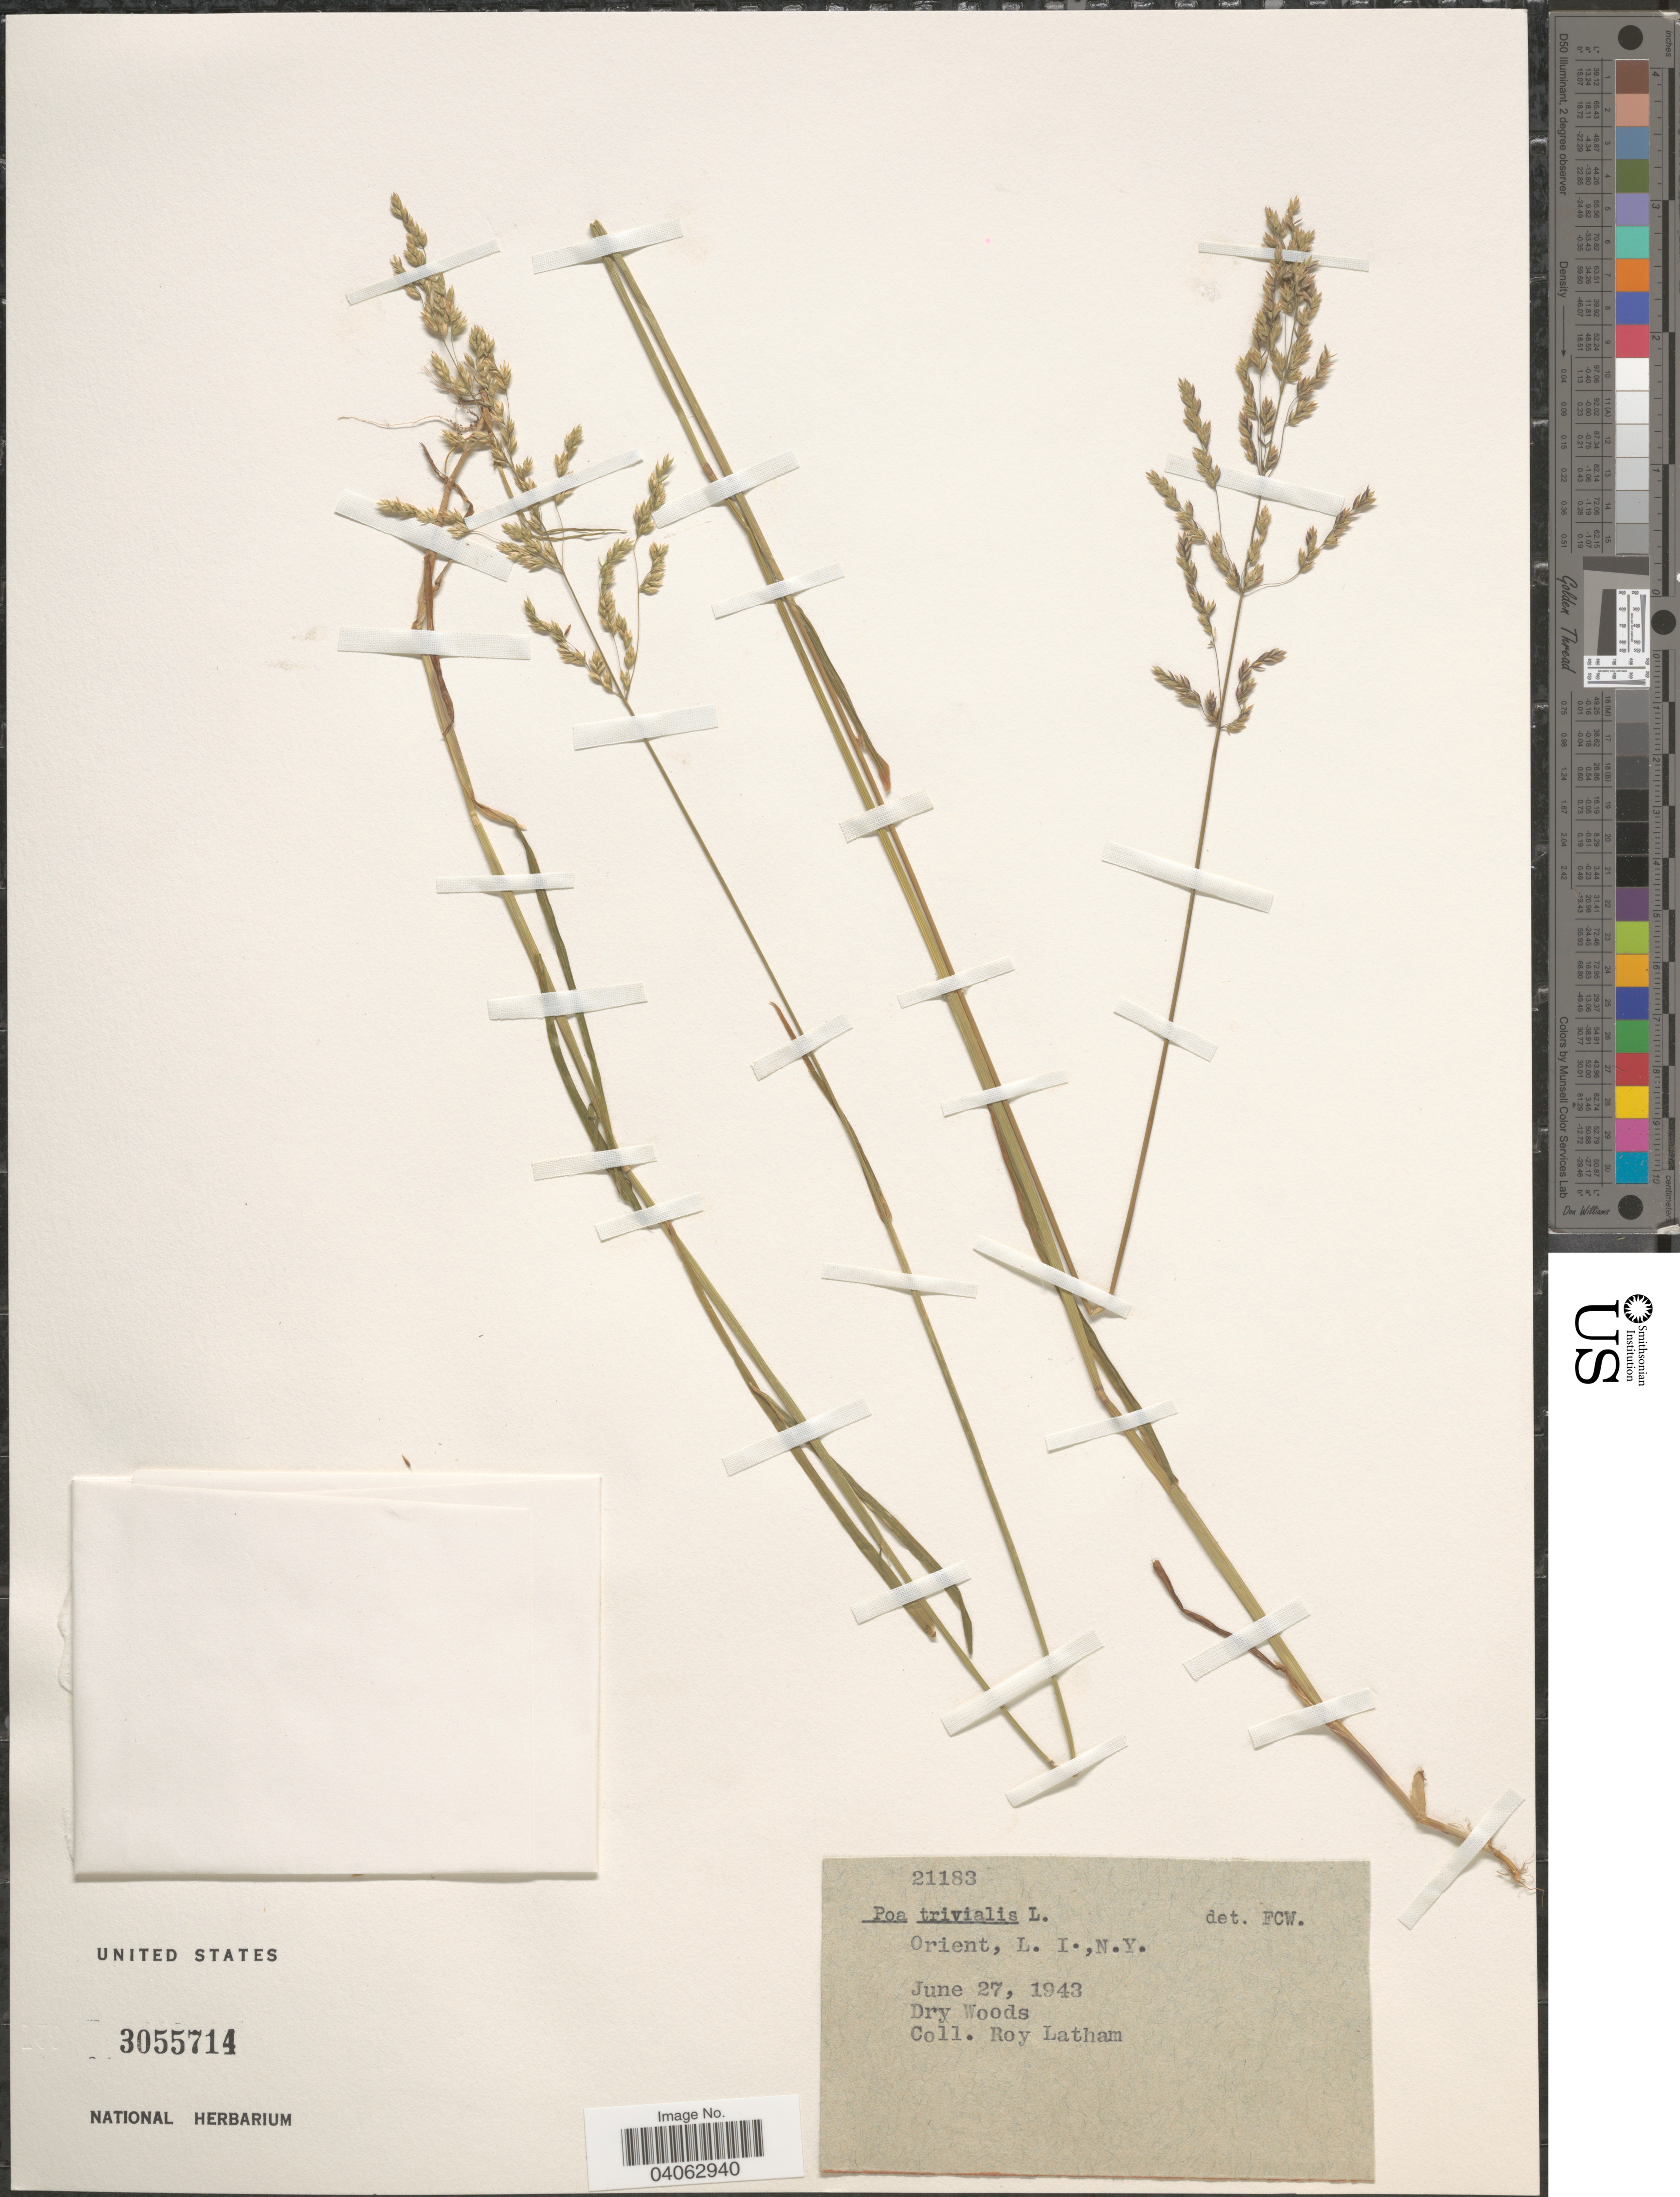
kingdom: Plantae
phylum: Tracheophyta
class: Liliopsida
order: Poales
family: Poaceae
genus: Poa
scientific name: Poa pratensis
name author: L.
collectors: R. Latham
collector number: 21183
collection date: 1943-06-27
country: United States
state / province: New York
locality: Orient, L. I.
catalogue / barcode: US 3055714